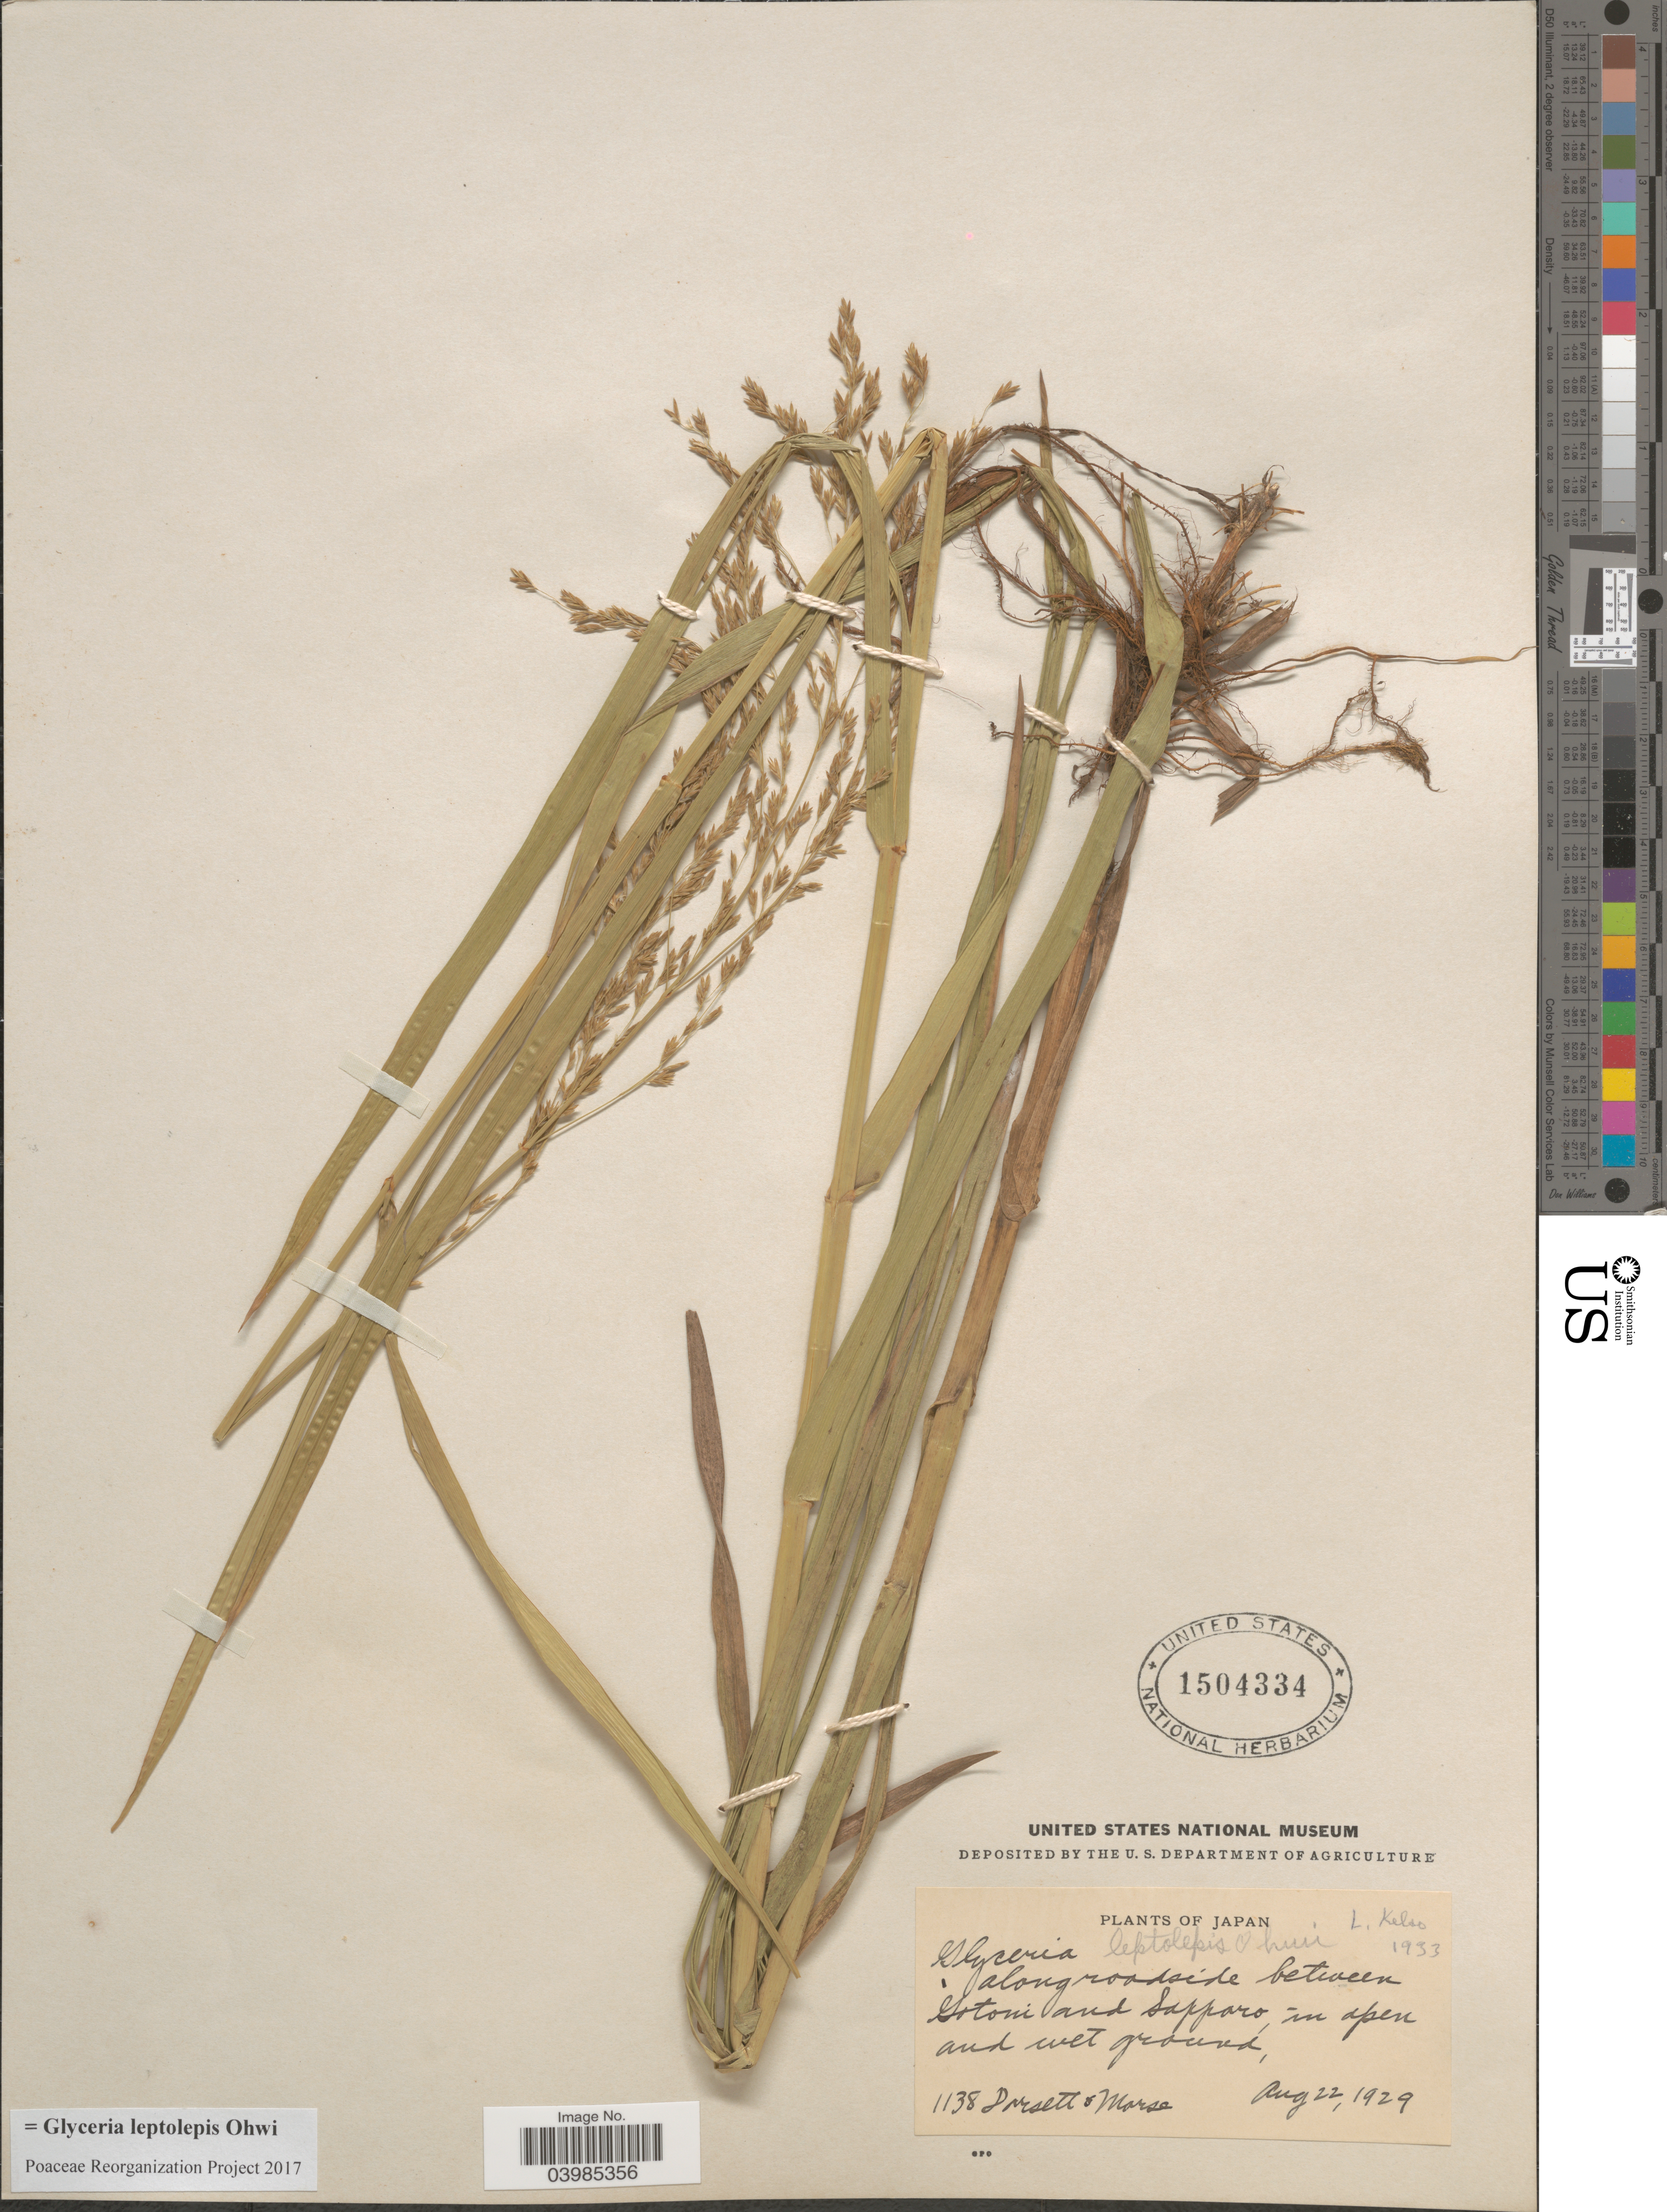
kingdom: Plantae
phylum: Tracheophyta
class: Liliopsida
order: Poales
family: Poaceae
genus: Glyceria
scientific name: Glyceria leptolepis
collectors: -- Dorsett & -. Morse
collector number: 1138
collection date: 1929-08-22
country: Japan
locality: Along roadside between Gotoni and Sapporo, in open and wet ground.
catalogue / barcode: US 1504334